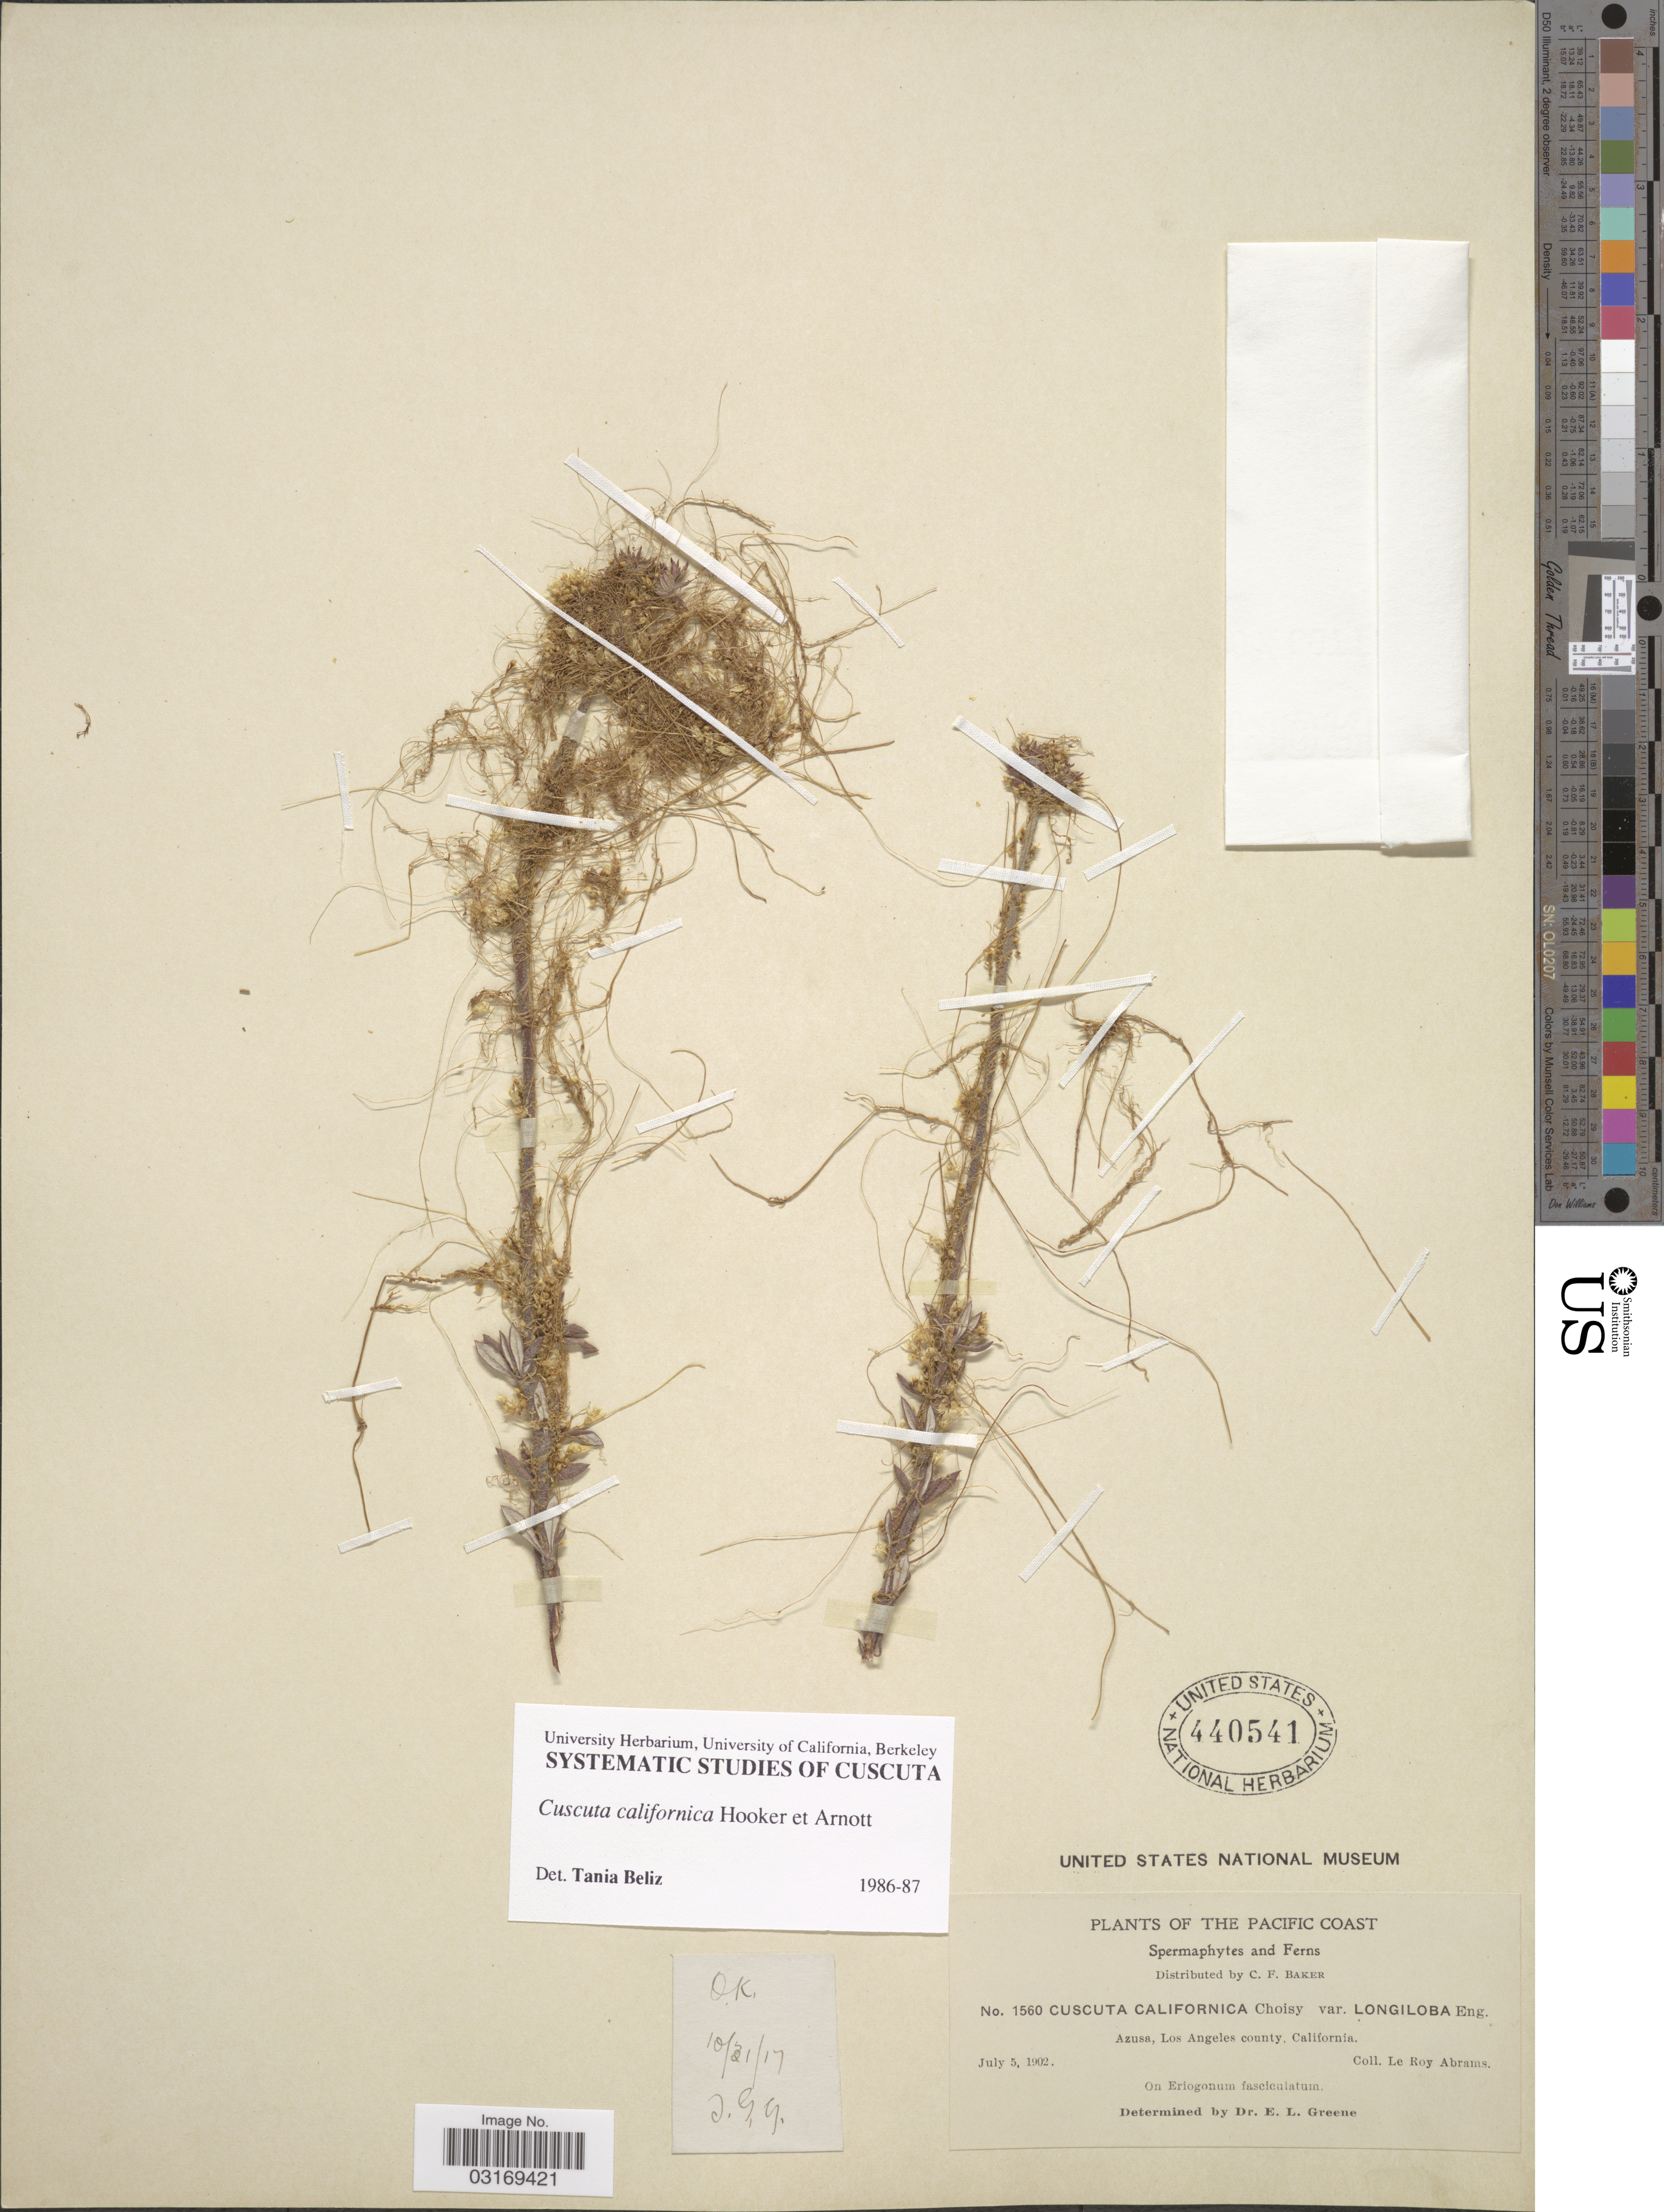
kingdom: Plantae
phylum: Tracheophyta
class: Magnoliopsida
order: Solanales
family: Convolvulaceae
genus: Cuscuta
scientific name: Cuscuta californica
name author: Hook. & Arn.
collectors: L. Abrams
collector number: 1560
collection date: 1902-07-05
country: United States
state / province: California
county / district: Los Angeles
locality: The Pacific Coast. Azusa, Los Angeles county.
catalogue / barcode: US 440541